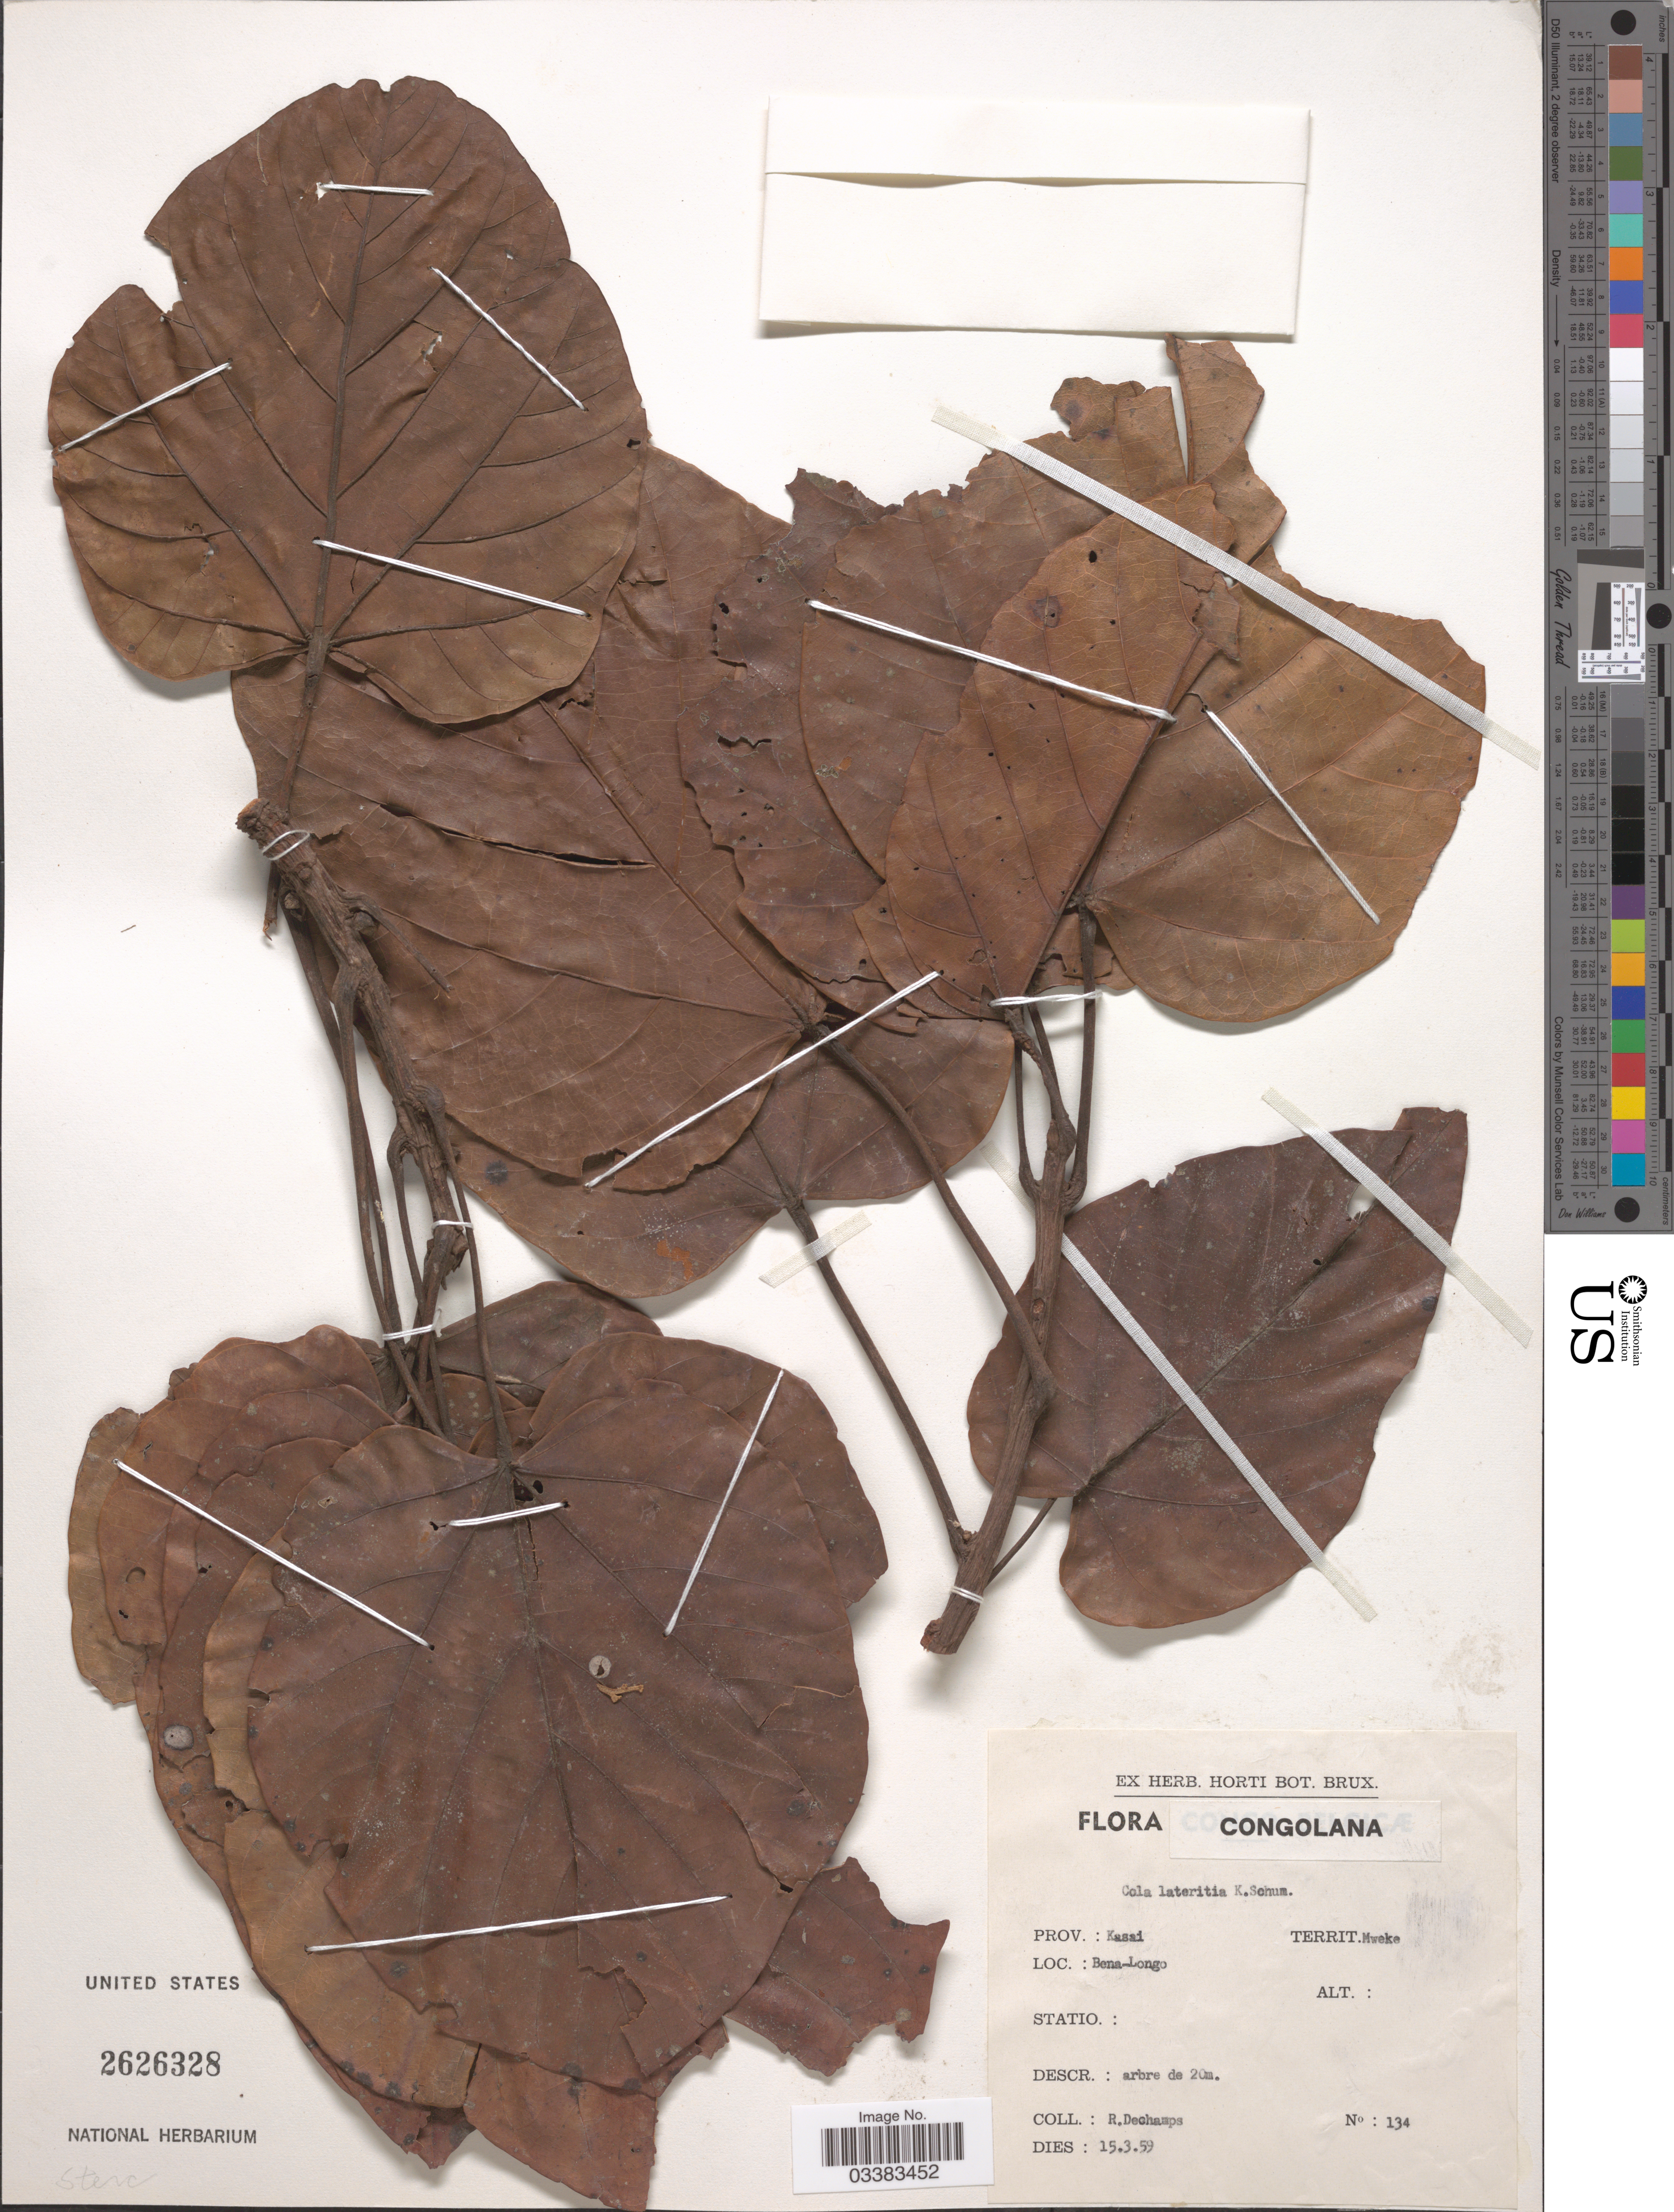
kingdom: Plantae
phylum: Tracheophyta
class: Magnoliopsida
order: Malvales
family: Malvaceae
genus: Cola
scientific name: Cola lateritia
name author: K. Schum.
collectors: R. DeChamps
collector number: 134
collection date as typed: Transcribed d/m/y: 15/3/59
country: Congo, Democratic Republic of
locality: Congolana. Prov.: Kasai. Territ.: Mweke. Bena-Longo.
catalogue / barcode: US 2626328